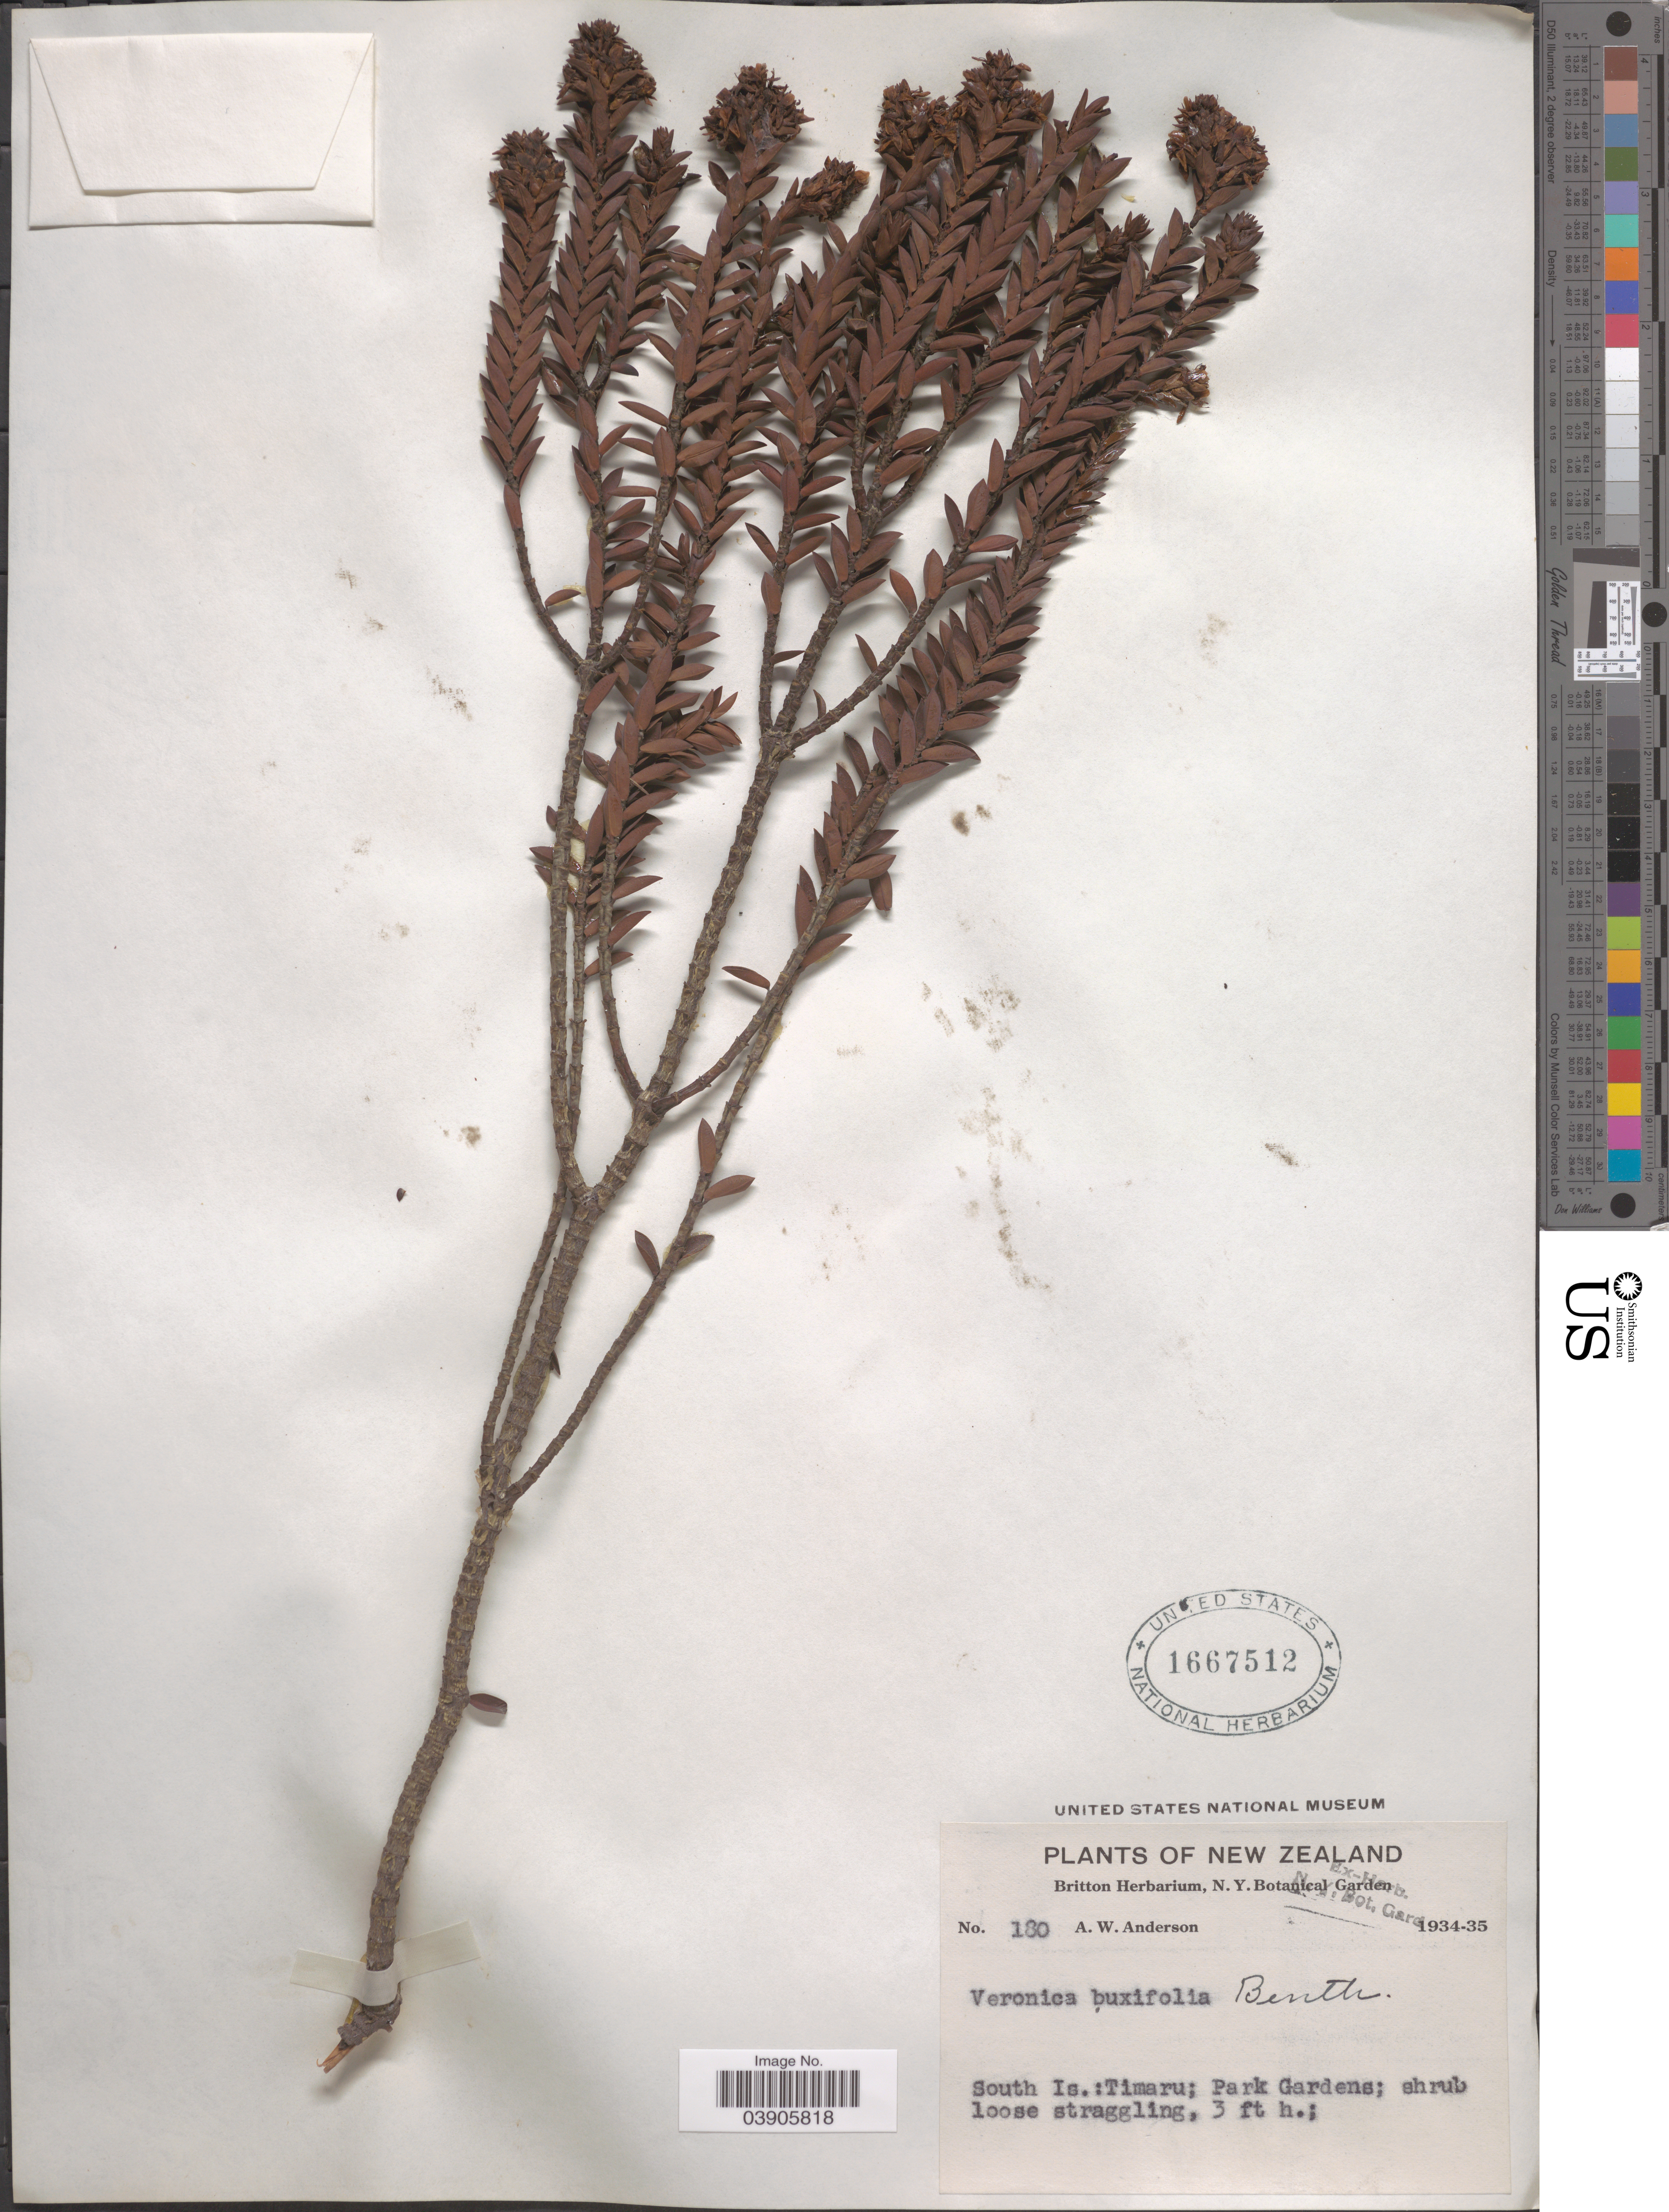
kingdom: Plantae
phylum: Tracheophyta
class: Magnoliopsida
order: Lamiales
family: Plantaginaceae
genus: Hebe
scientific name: Hebe buxifolia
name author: (Benth.) Cockayne & Allan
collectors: A. W. Anderson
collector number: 180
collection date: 1934/1935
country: New Zealand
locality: South Is.: Timaru; Park Gardens.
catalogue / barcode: US 1667512